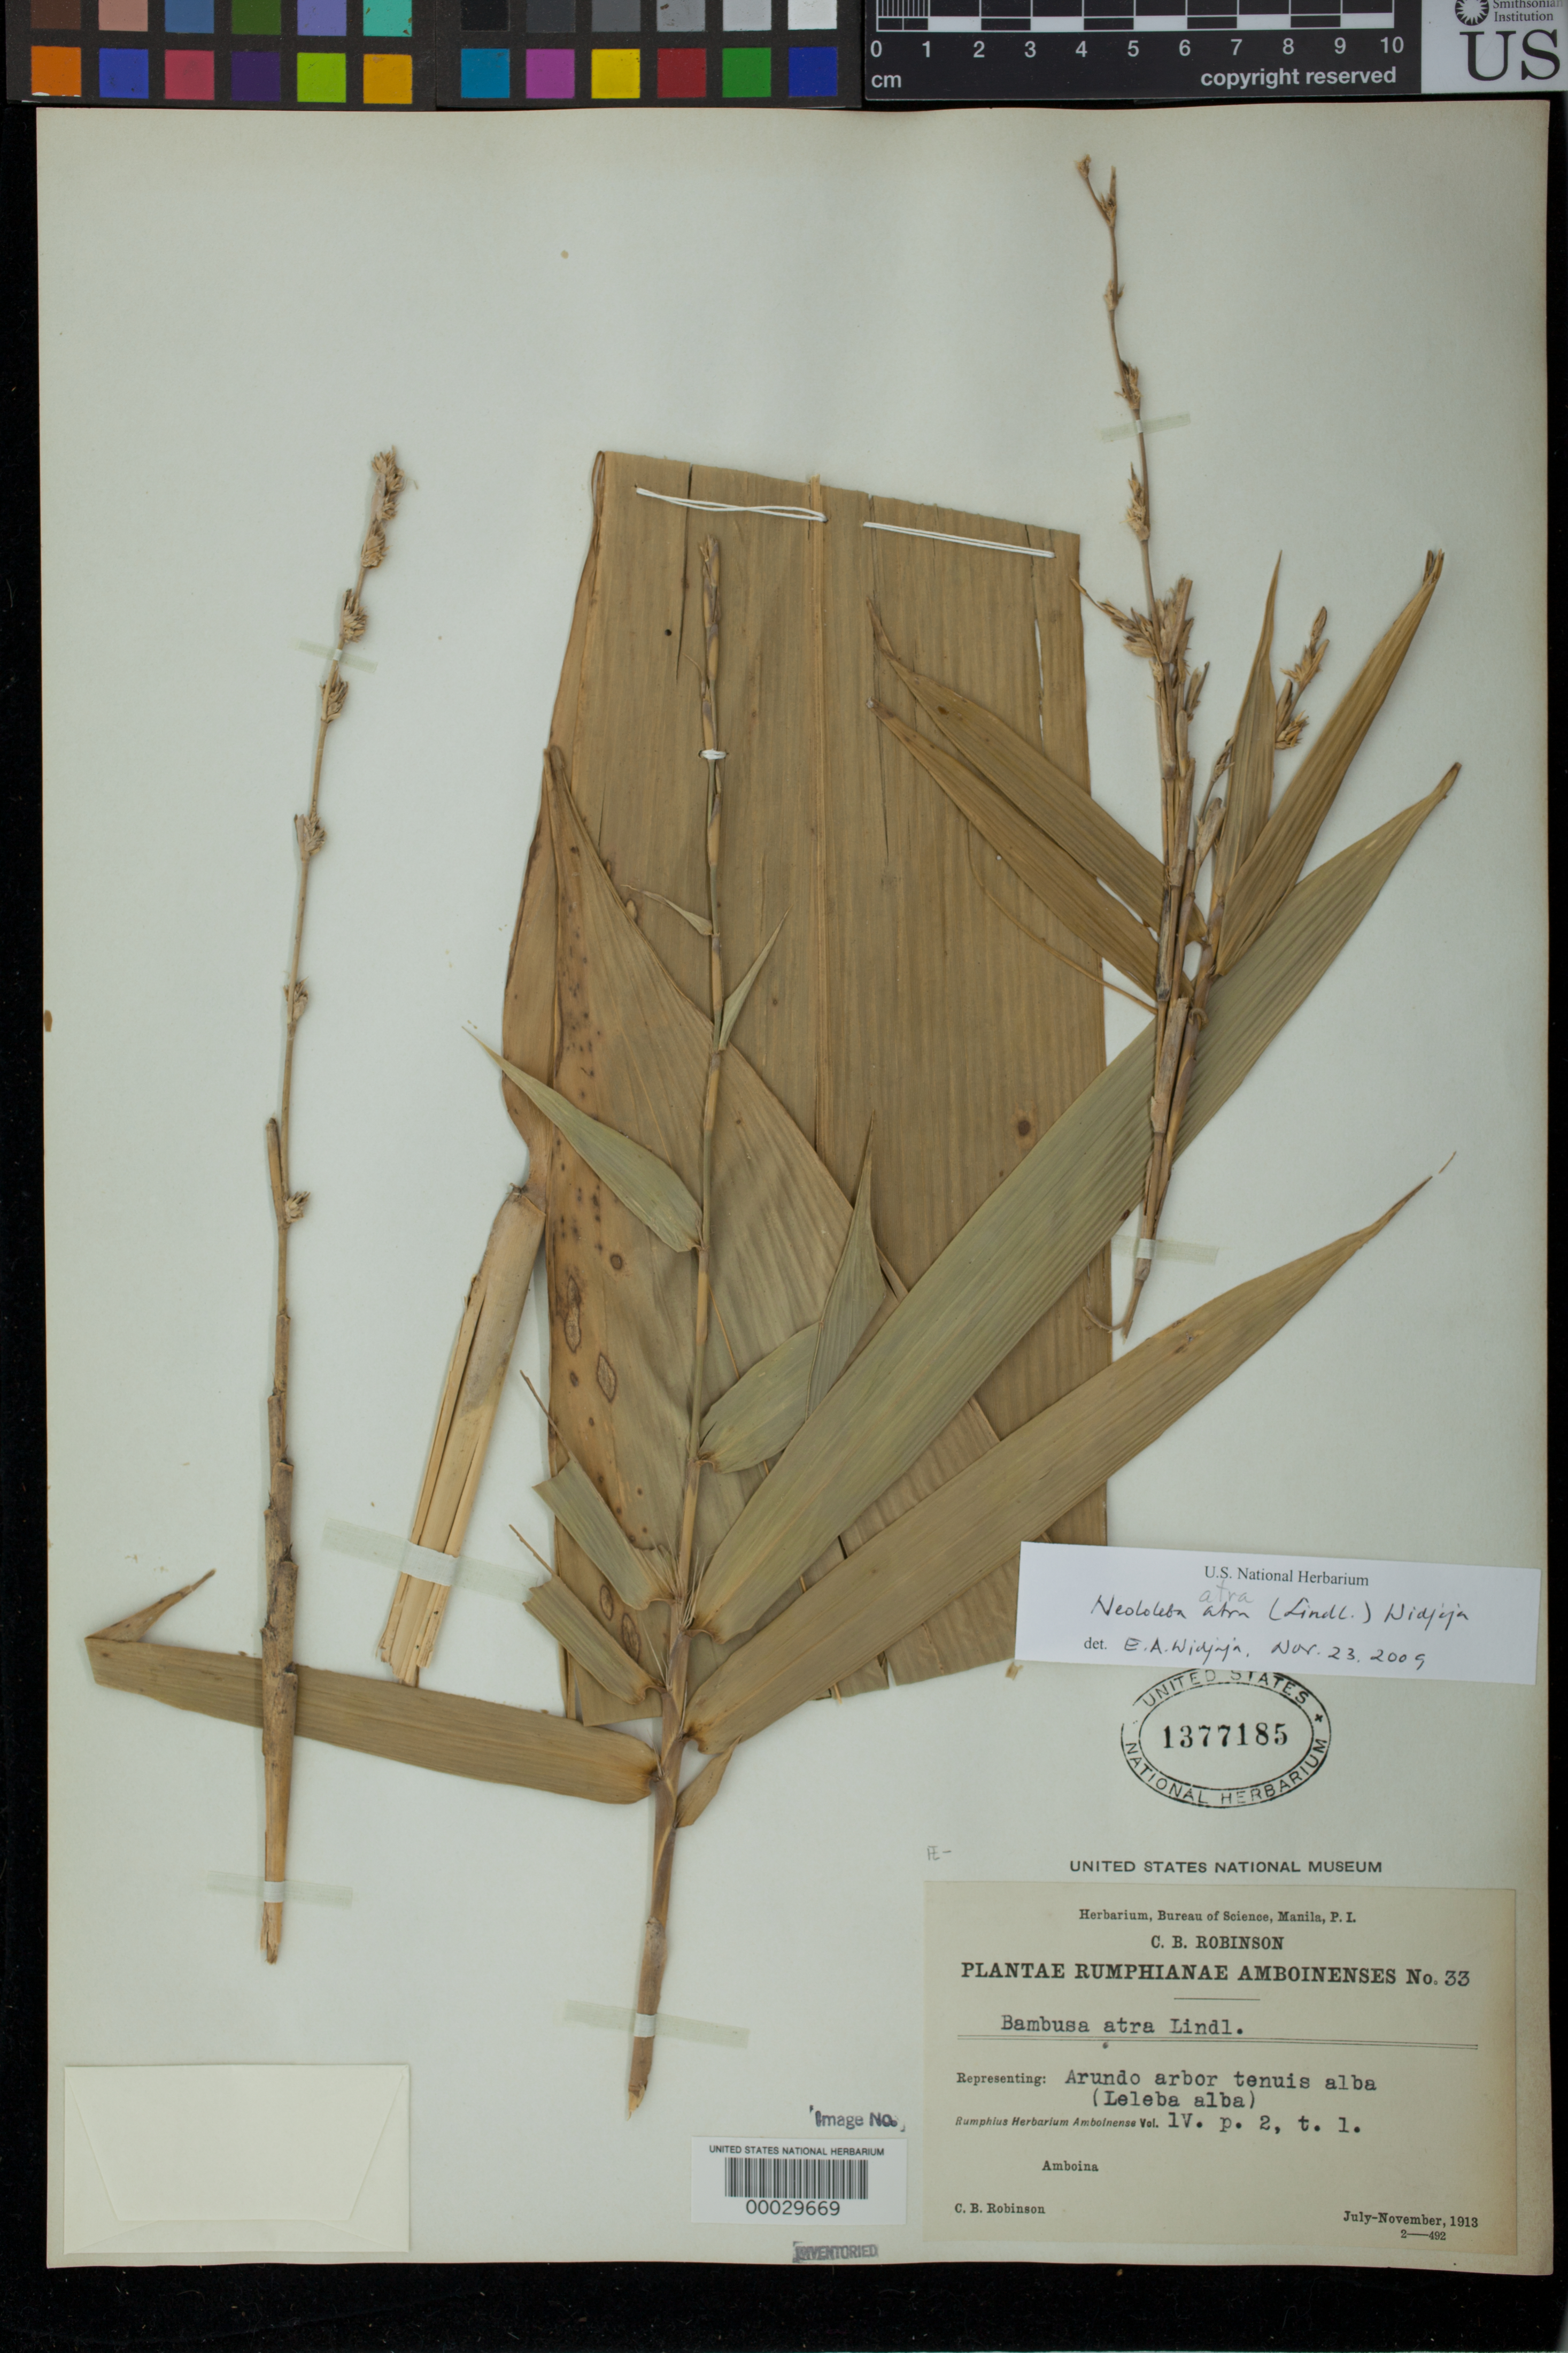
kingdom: Plantae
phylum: Tracheophyta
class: Liliopsida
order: Poales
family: Poaceae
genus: Bambusa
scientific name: Bambusa atra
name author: Lindl.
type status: Isoepitype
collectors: C. Robinson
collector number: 33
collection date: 1913-08-02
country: Indonesia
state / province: Maluku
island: Amboina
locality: Amboina, Cagu poeti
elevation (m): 350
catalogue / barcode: US 1377185